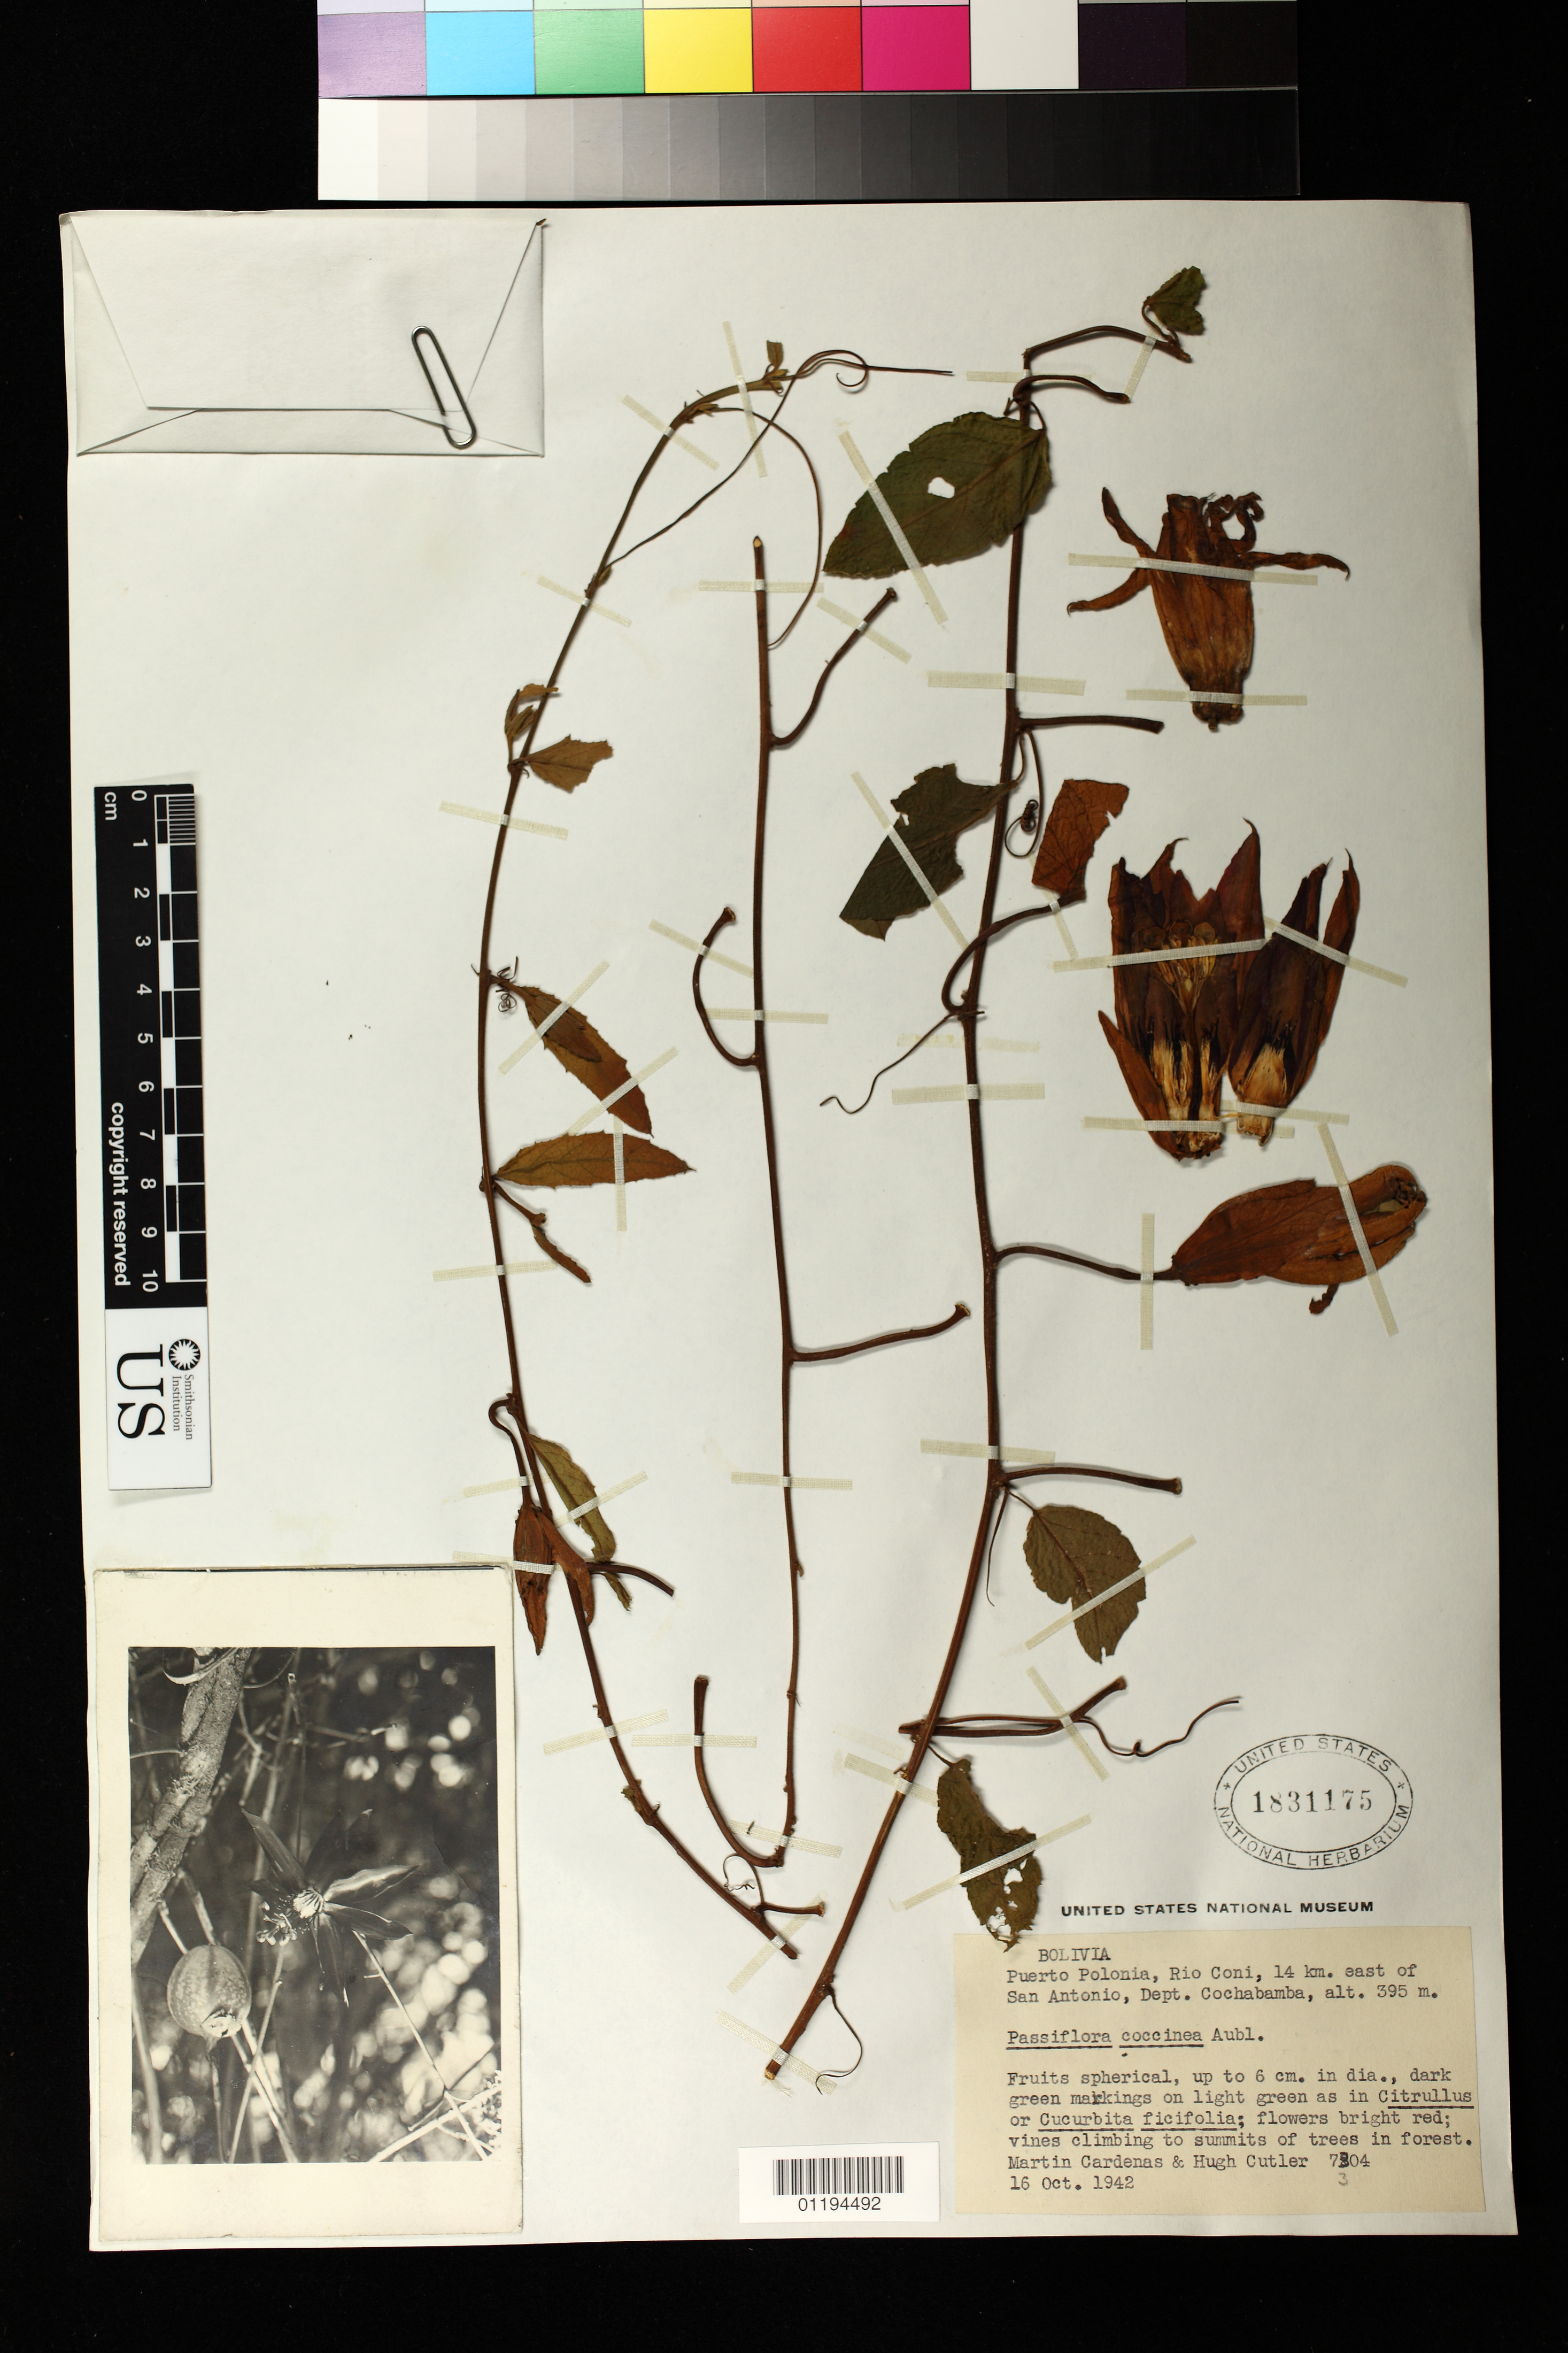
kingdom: Plantae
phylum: Tracheophyta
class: Magnoliopsida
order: Malpighiales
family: Passifloraceae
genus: Passiflora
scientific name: Passiflora coccinea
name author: Aubl.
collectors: M. Cárdenas & H. C. Cutler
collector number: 7304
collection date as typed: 16 Oct 1942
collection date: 1942-10-16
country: Bolivia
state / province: Cochabamba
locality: Puerto Polonia, Rio Coni, 14 km. east of San Antonio, Dept. Cochabamba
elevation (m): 395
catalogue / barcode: US 1831175